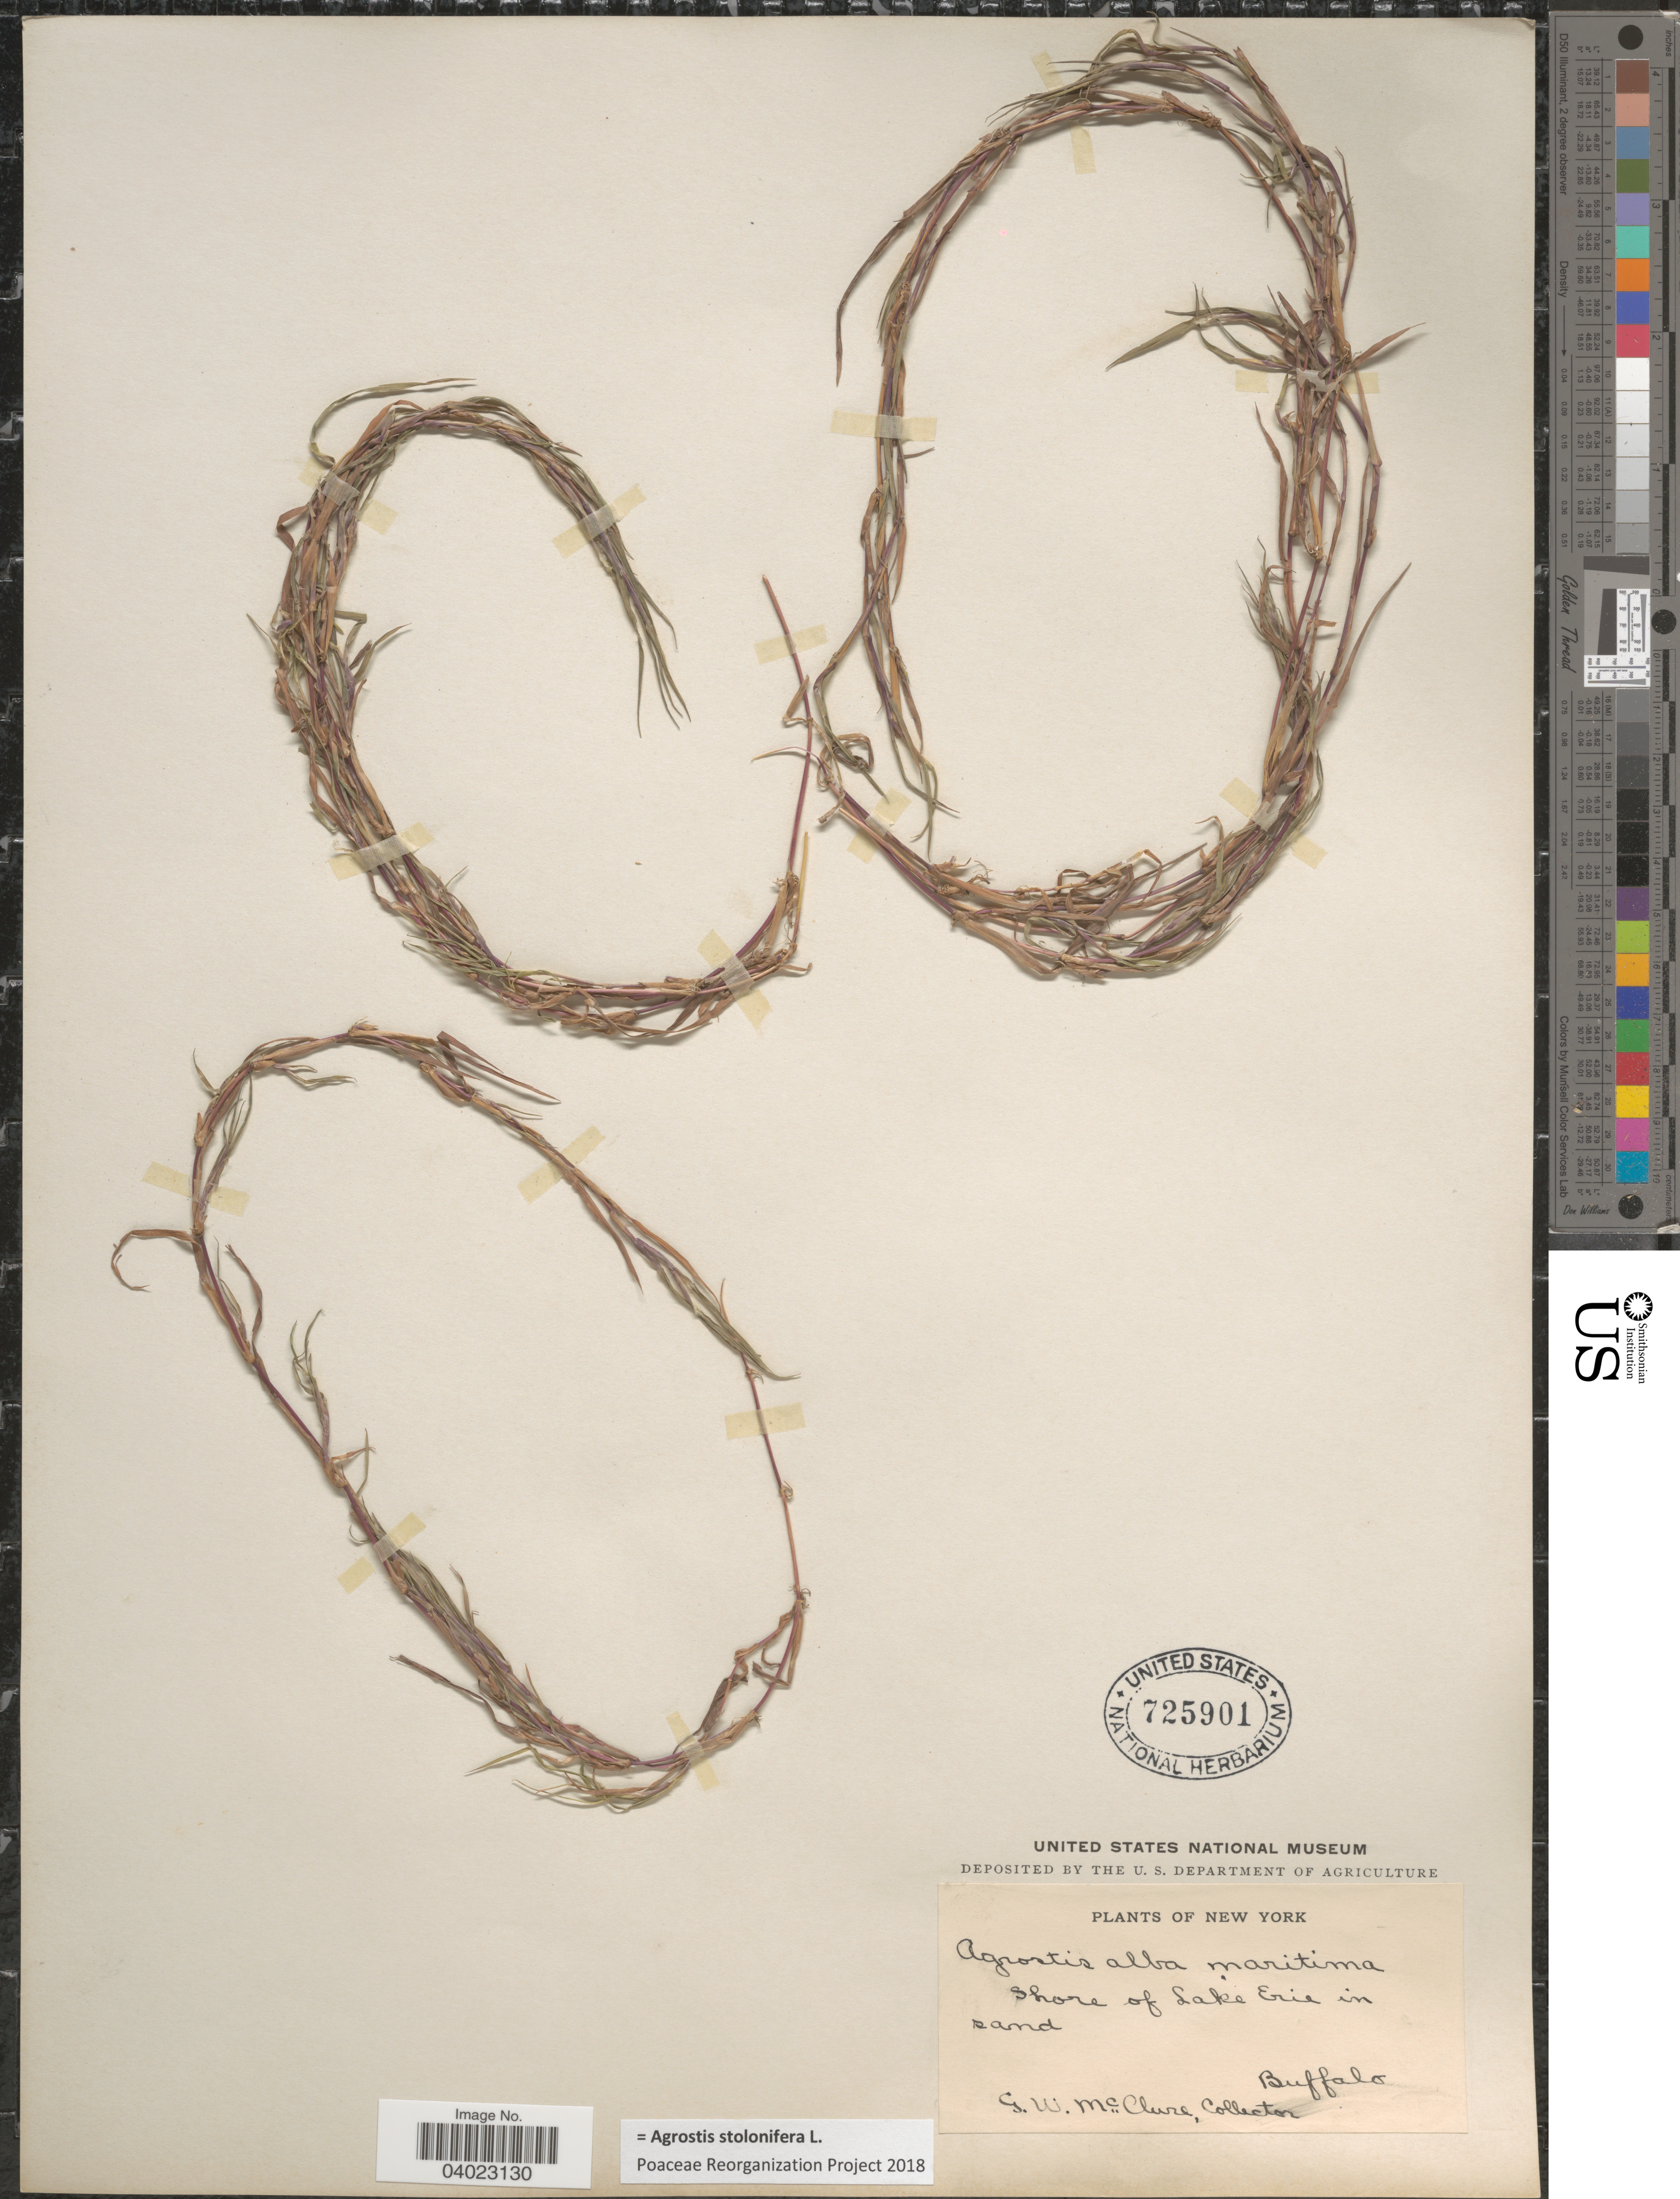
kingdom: Plantae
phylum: Tracheophyta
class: Liliopsida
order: Poales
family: Poaceae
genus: Agrostis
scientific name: Agrostis stolonifera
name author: L.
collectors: G. McClure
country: United States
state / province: New York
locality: Shore of Lake Erie in sand. Buffalo.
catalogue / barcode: US 725901